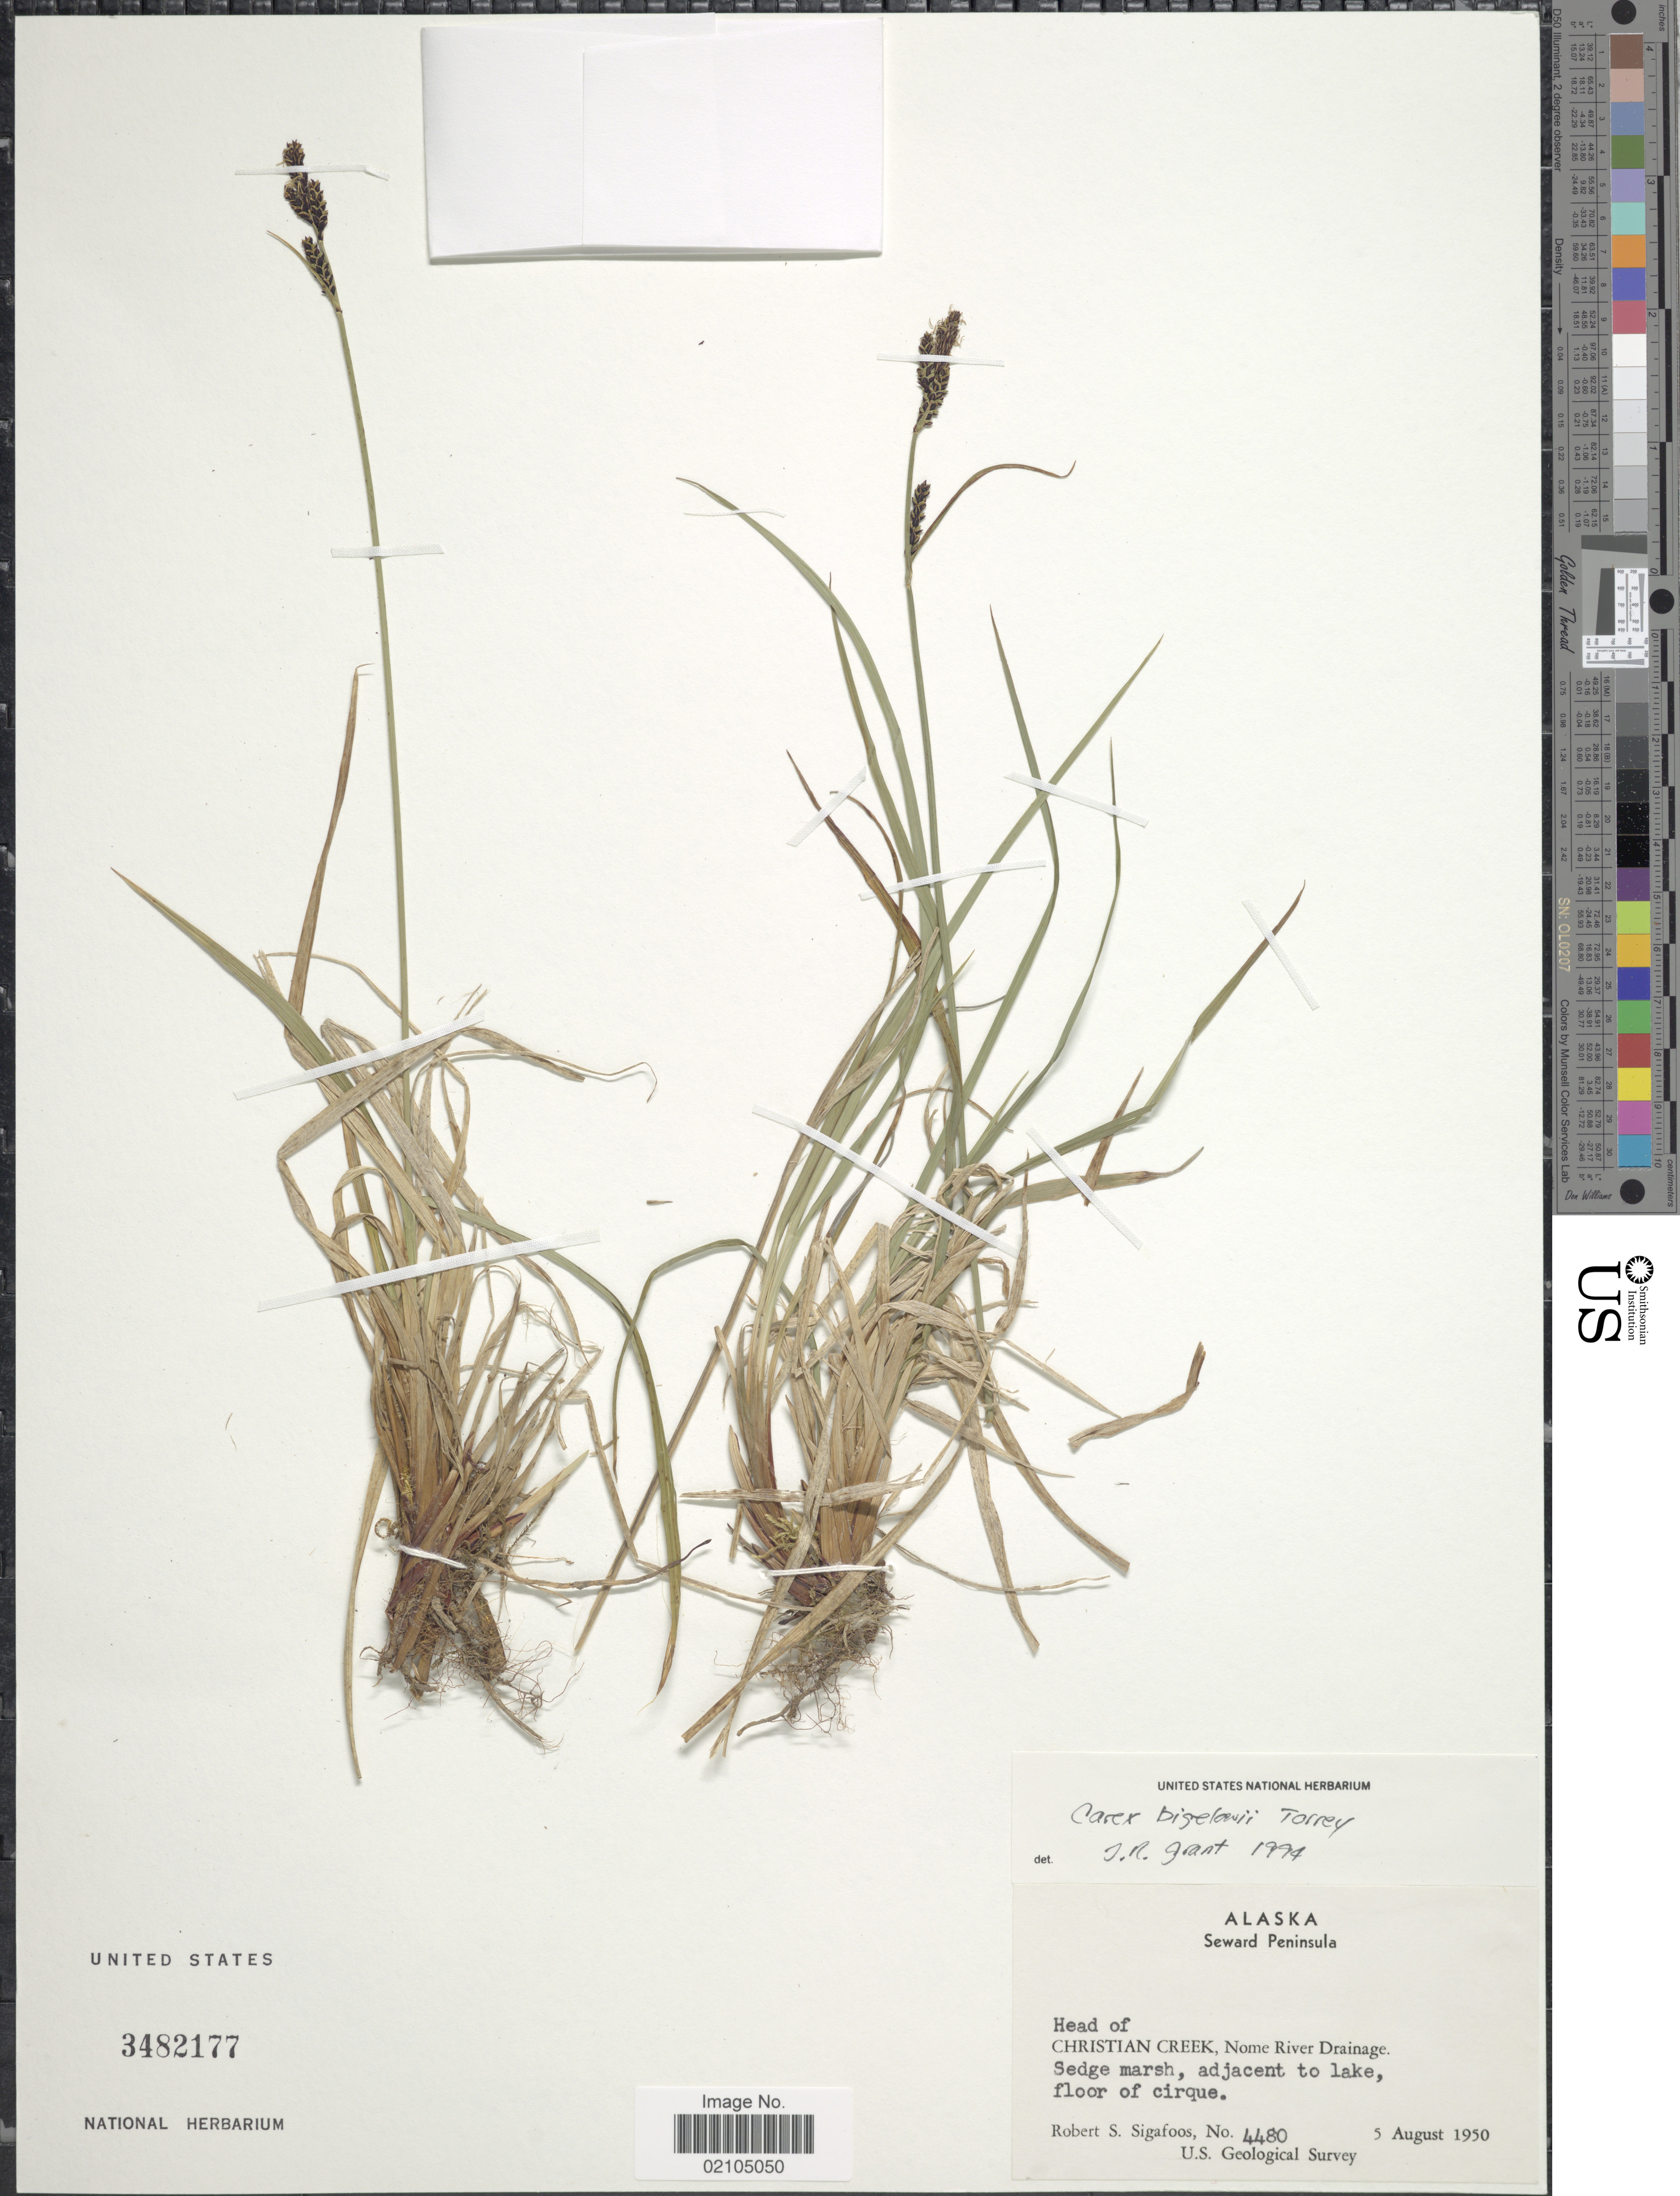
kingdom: Plantae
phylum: Tracheophyta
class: Liliopsida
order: Poales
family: Cyperaceae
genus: Carex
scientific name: Carex bigelowii subsp. lugens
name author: (Holm) T.V. Egorova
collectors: R. Sigafoos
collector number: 4480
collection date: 1950-08-05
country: United States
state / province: Alaska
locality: Seward Peninsula. Head of Christian Creek, Nome River Drainage. Sedge marsh, adjacent to lake, floor of cirque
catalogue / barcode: US 3482177